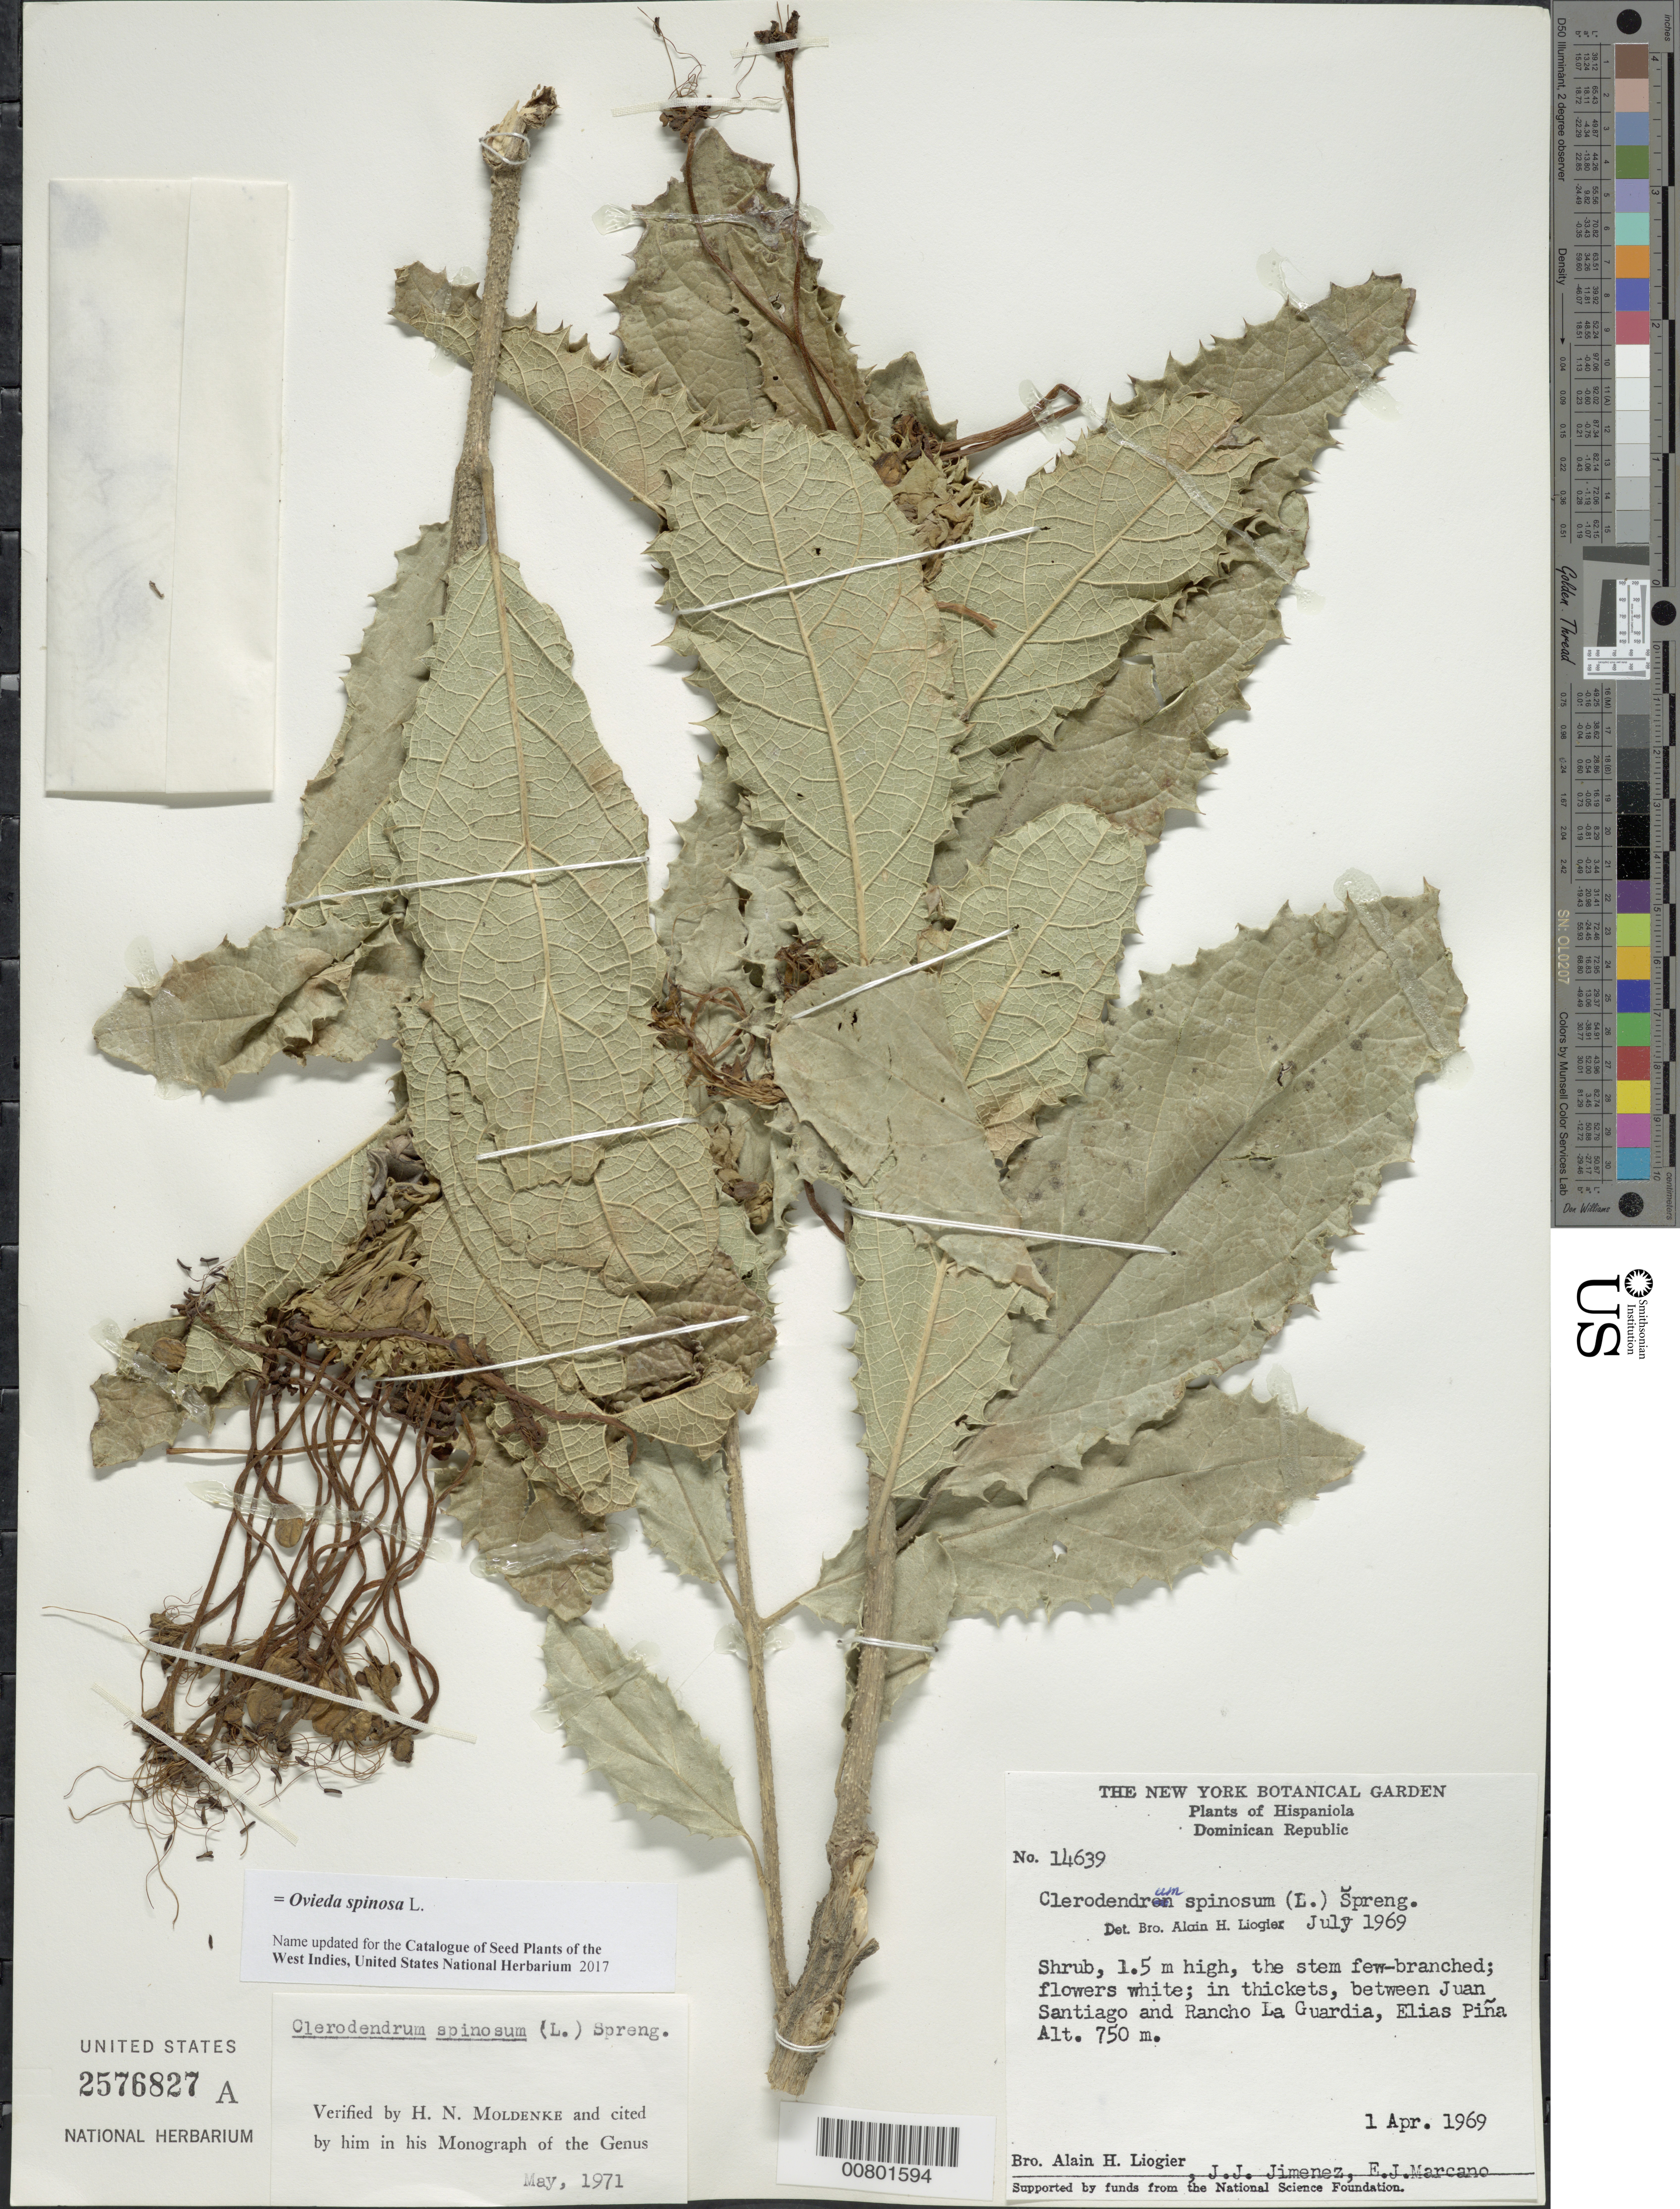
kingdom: Plantae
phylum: Tracheophyta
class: Magnoliopsida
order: Lamiales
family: Lamiaceae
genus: Ovieda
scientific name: Ovieda spinosa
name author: Sw.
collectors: A. H. Liogier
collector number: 14639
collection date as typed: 01 Apr 1969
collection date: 1969-04-01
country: Dominican Republic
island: Hispaniola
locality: Between Juan Santiago and Rancho La Guardia, Elias Piña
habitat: In thickets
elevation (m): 750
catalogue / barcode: US 2576827A